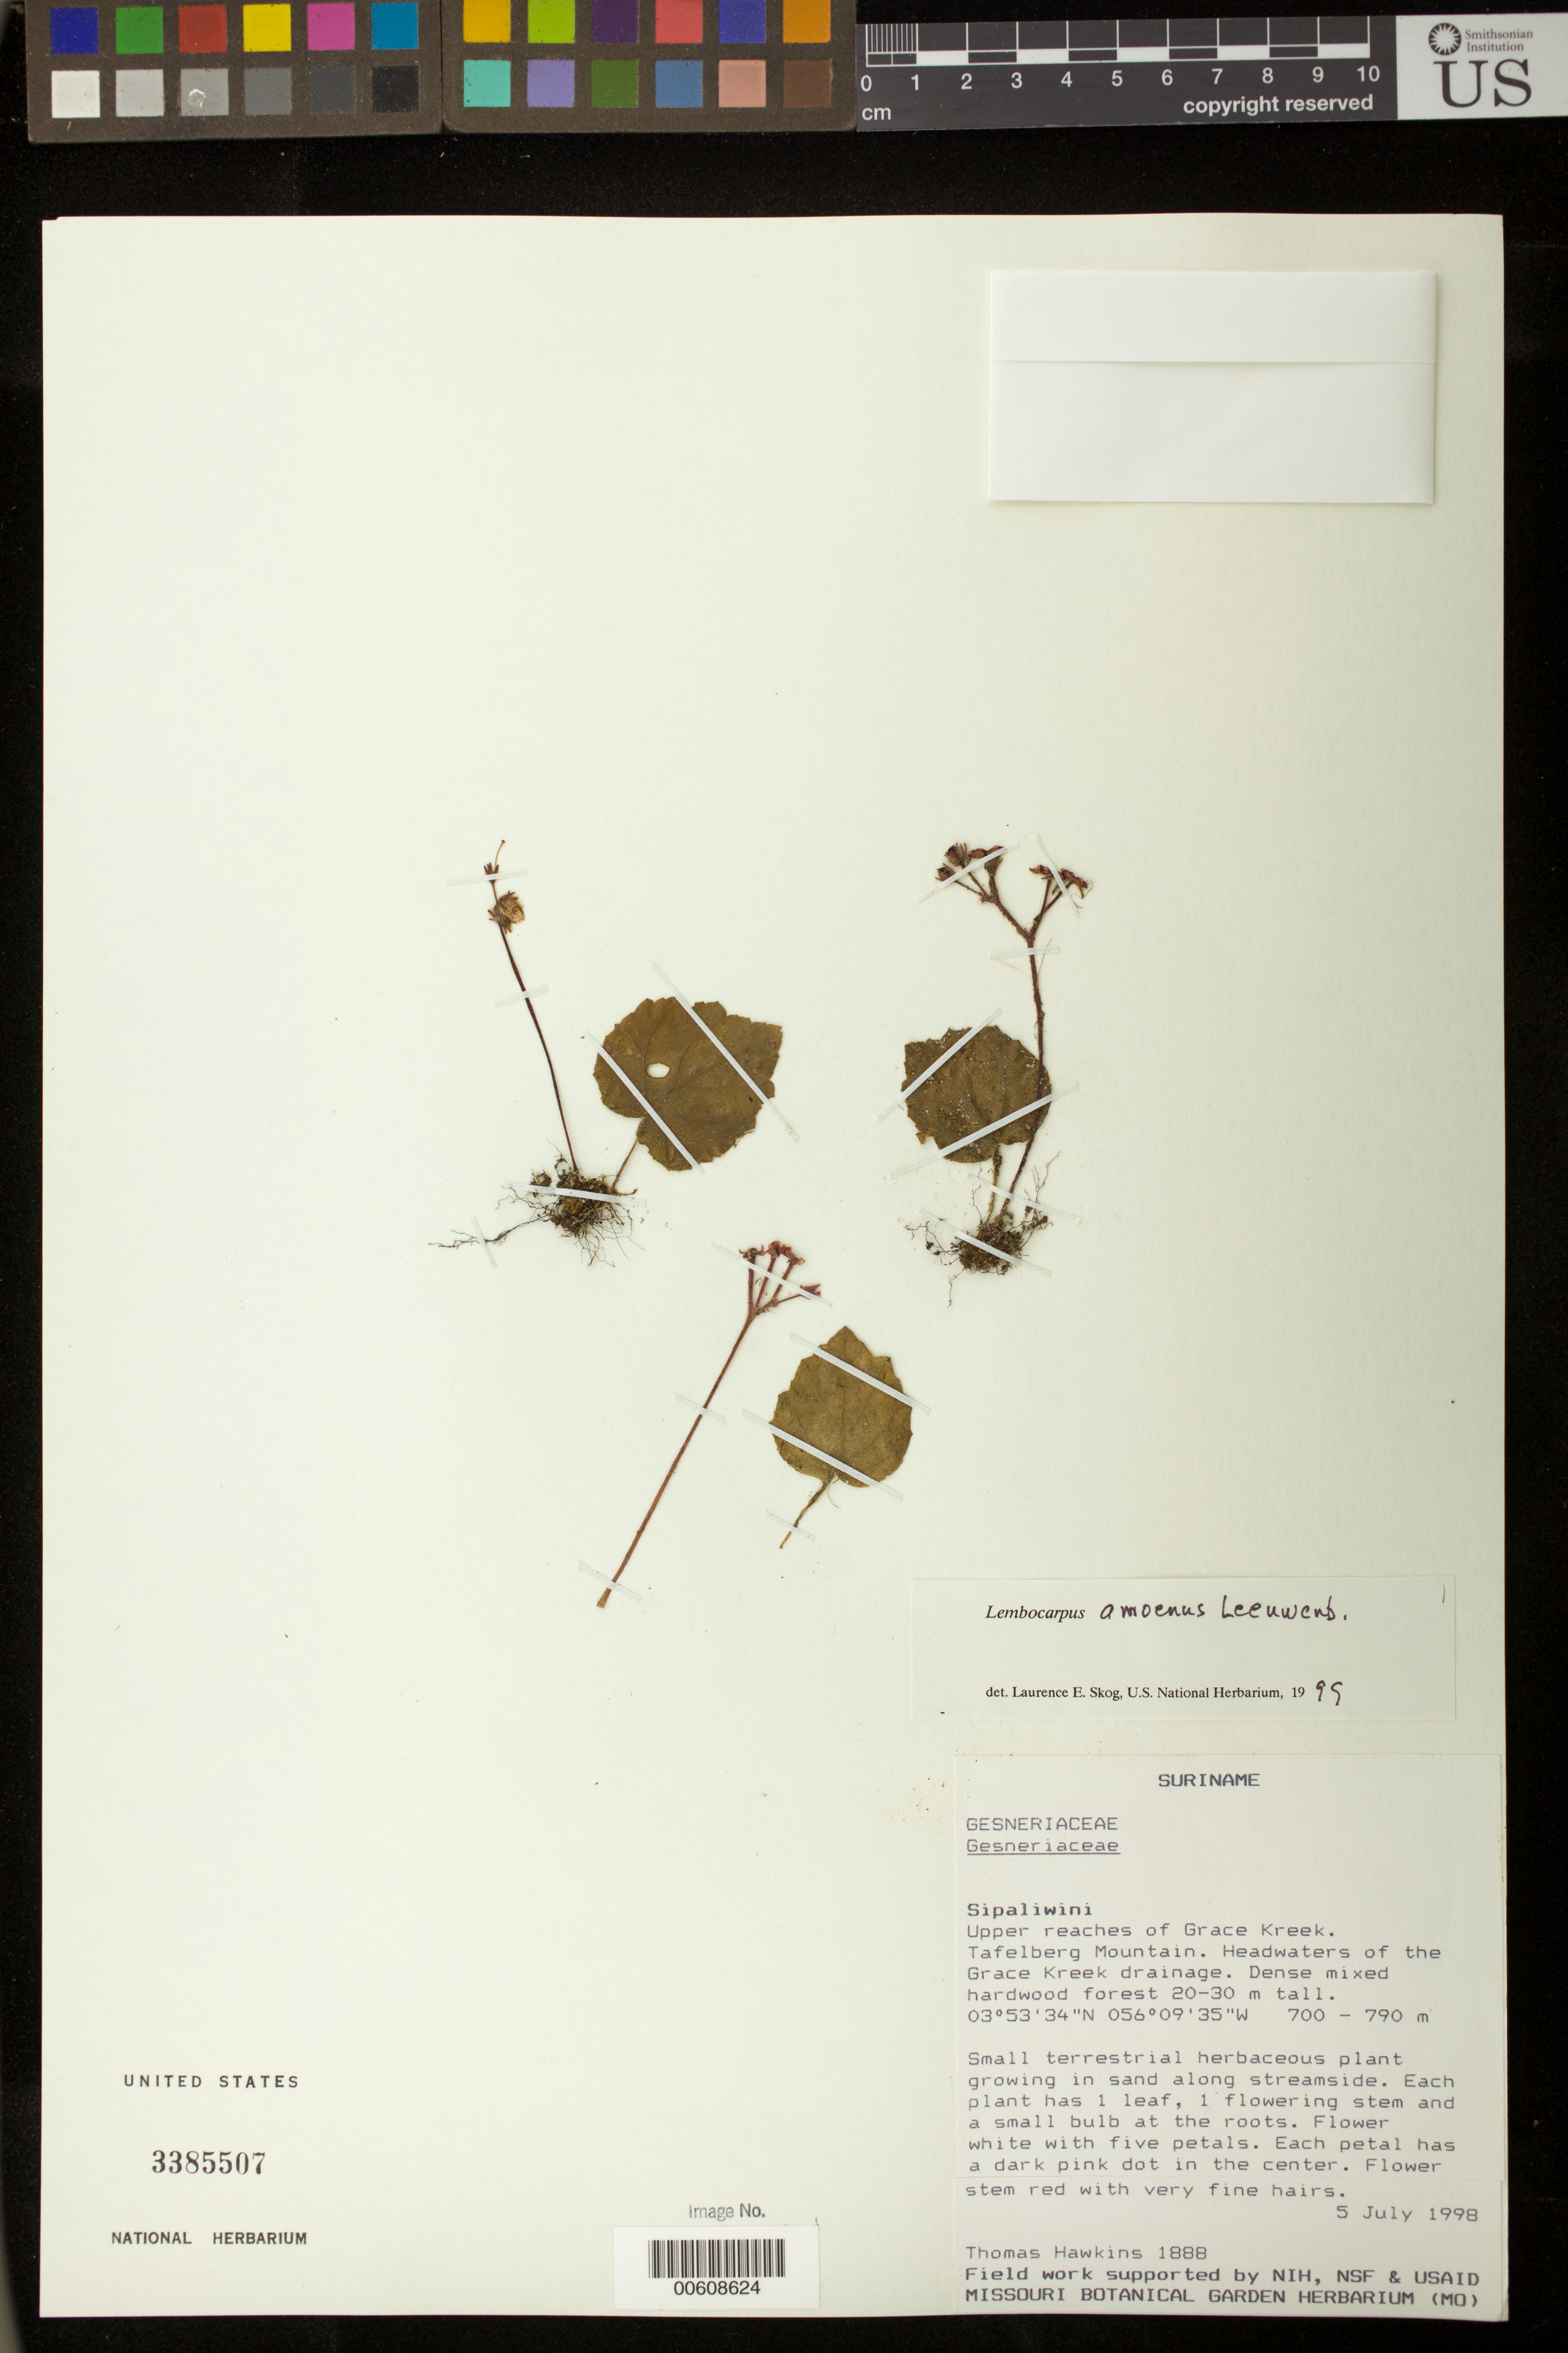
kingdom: Plantae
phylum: Tracheophyta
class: Magnoliopsida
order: Lamiales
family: Gesneriaceae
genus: Lembocarpus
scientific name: Lembocarpus amoenus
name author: Leeuwenb.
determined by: Skog, Laurence E.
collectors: T. Hawkins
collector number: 1888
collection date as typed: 05 Jul 1998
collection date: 1998-07-05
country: Suriname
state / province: Sipaliwini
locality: Upper reaches of Grace Kreek, Tafelberg Mountain, headwaters of the Grace Kreek drainage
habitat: Dense mixed hardwood forest 20-30 m tall; growing in sand along streamside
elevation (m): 700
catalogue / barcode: US 3385507